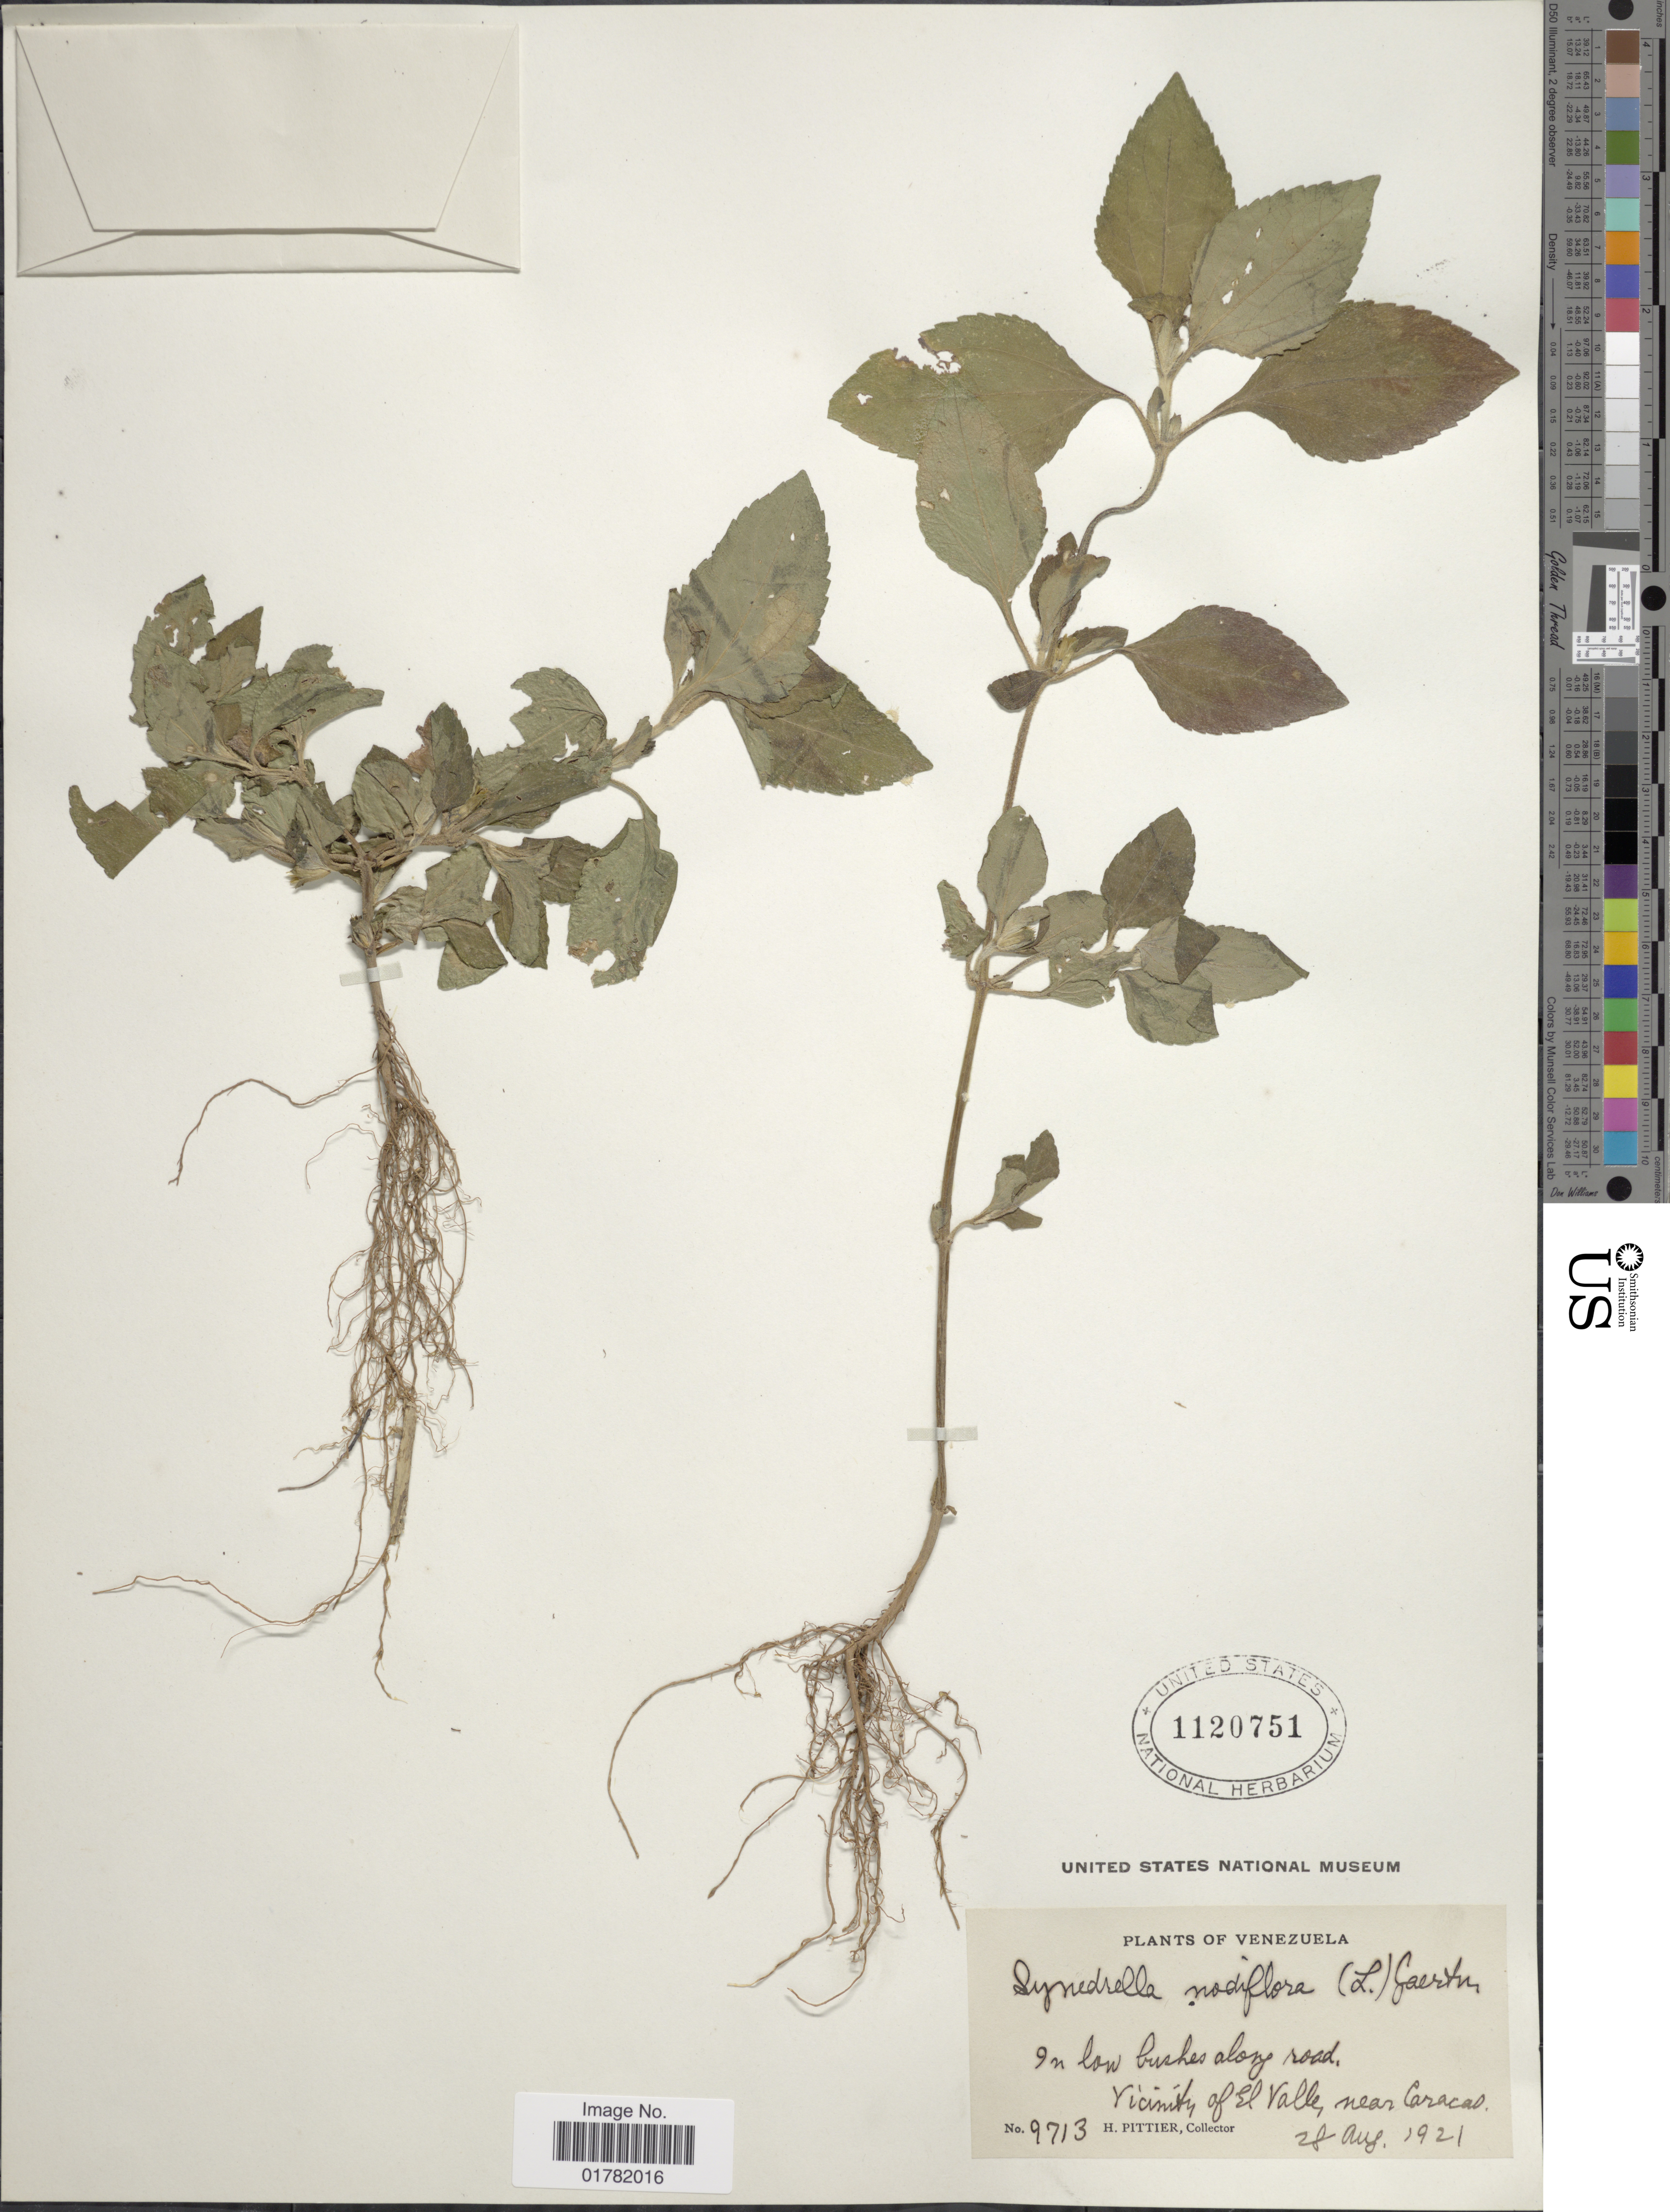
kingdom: Plantae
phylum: Tracheophyta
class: Magnoliopsida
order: Asterales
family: Asteraceae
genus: Synedrella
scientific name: Synedrella nodiflora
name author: (L.) Gaertn.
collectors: H. F. Pittier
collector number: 9713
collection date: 1921-08-28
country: Venezuela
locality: In low brushes along road, Vicinity of EL Valle, near Caracas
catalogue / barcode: US 1120751